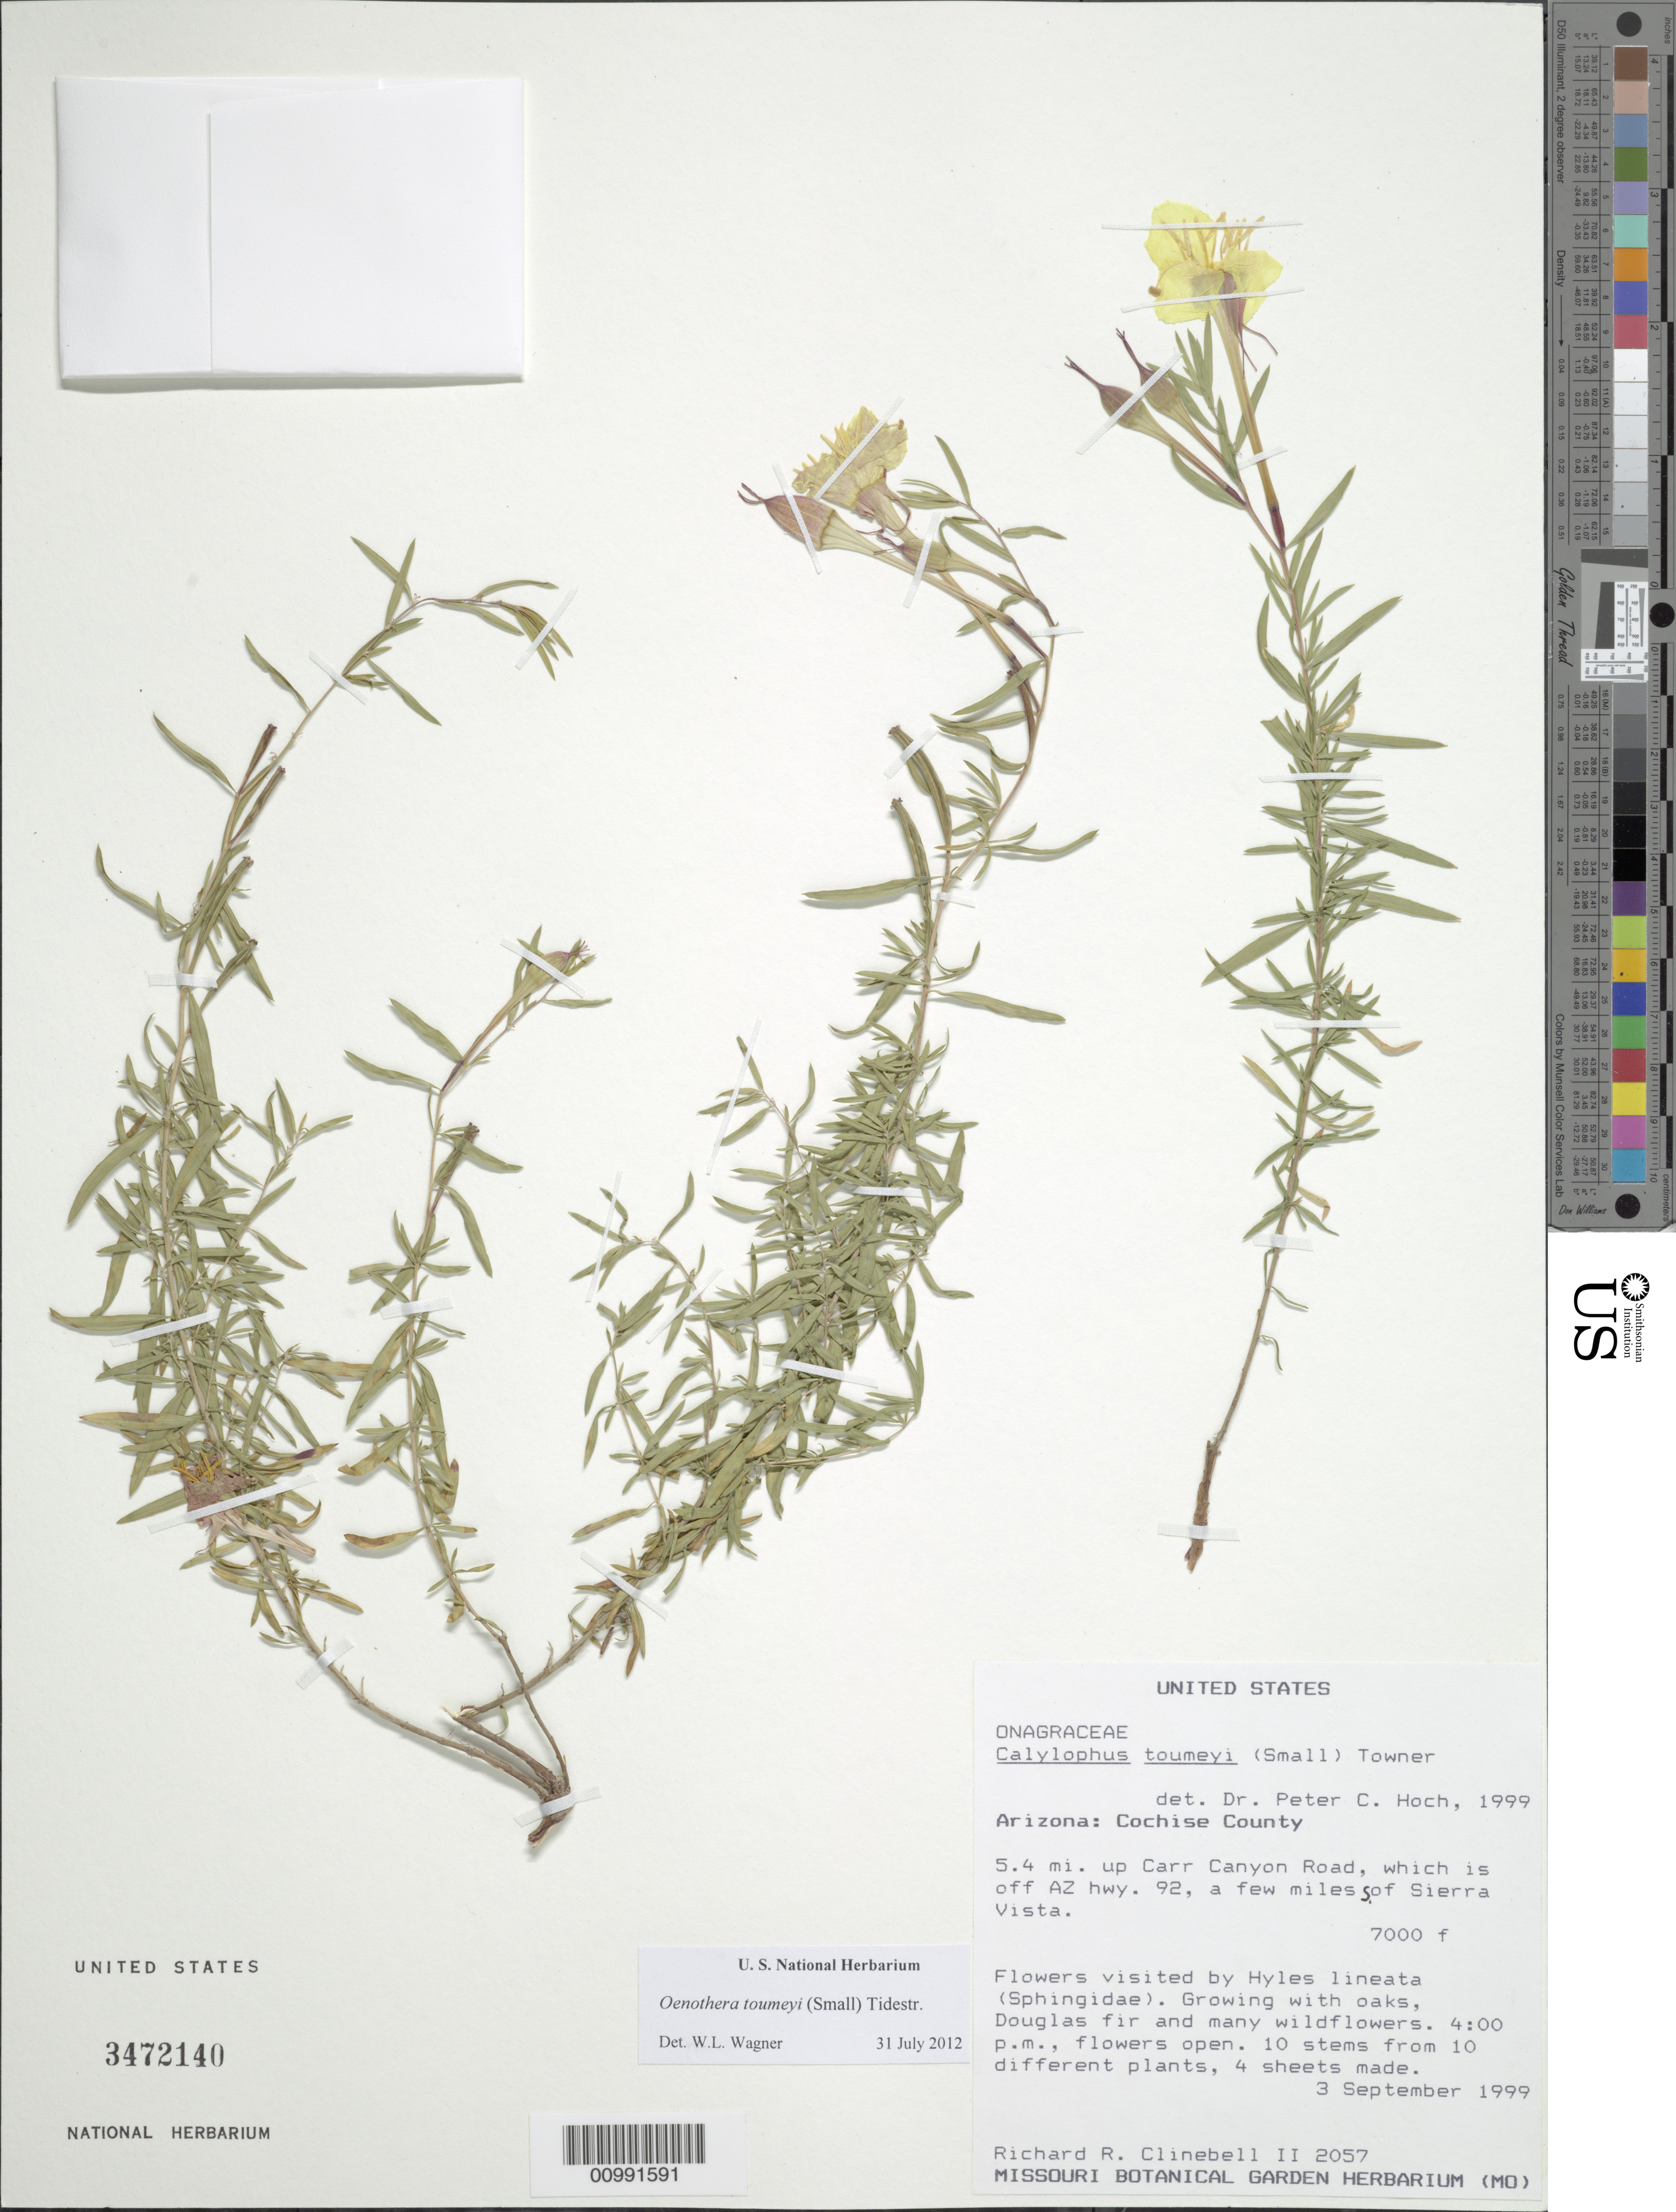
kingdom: Plantae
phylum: Tracheophyta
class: Magnoliopsida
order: Myrtales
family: Onagraceae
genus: Oenothera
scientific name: Oenothera toumeyi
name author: (Small) Tidestr.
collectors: R. Clinebell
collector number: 2057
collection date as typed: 03 Sep 1999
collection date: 1999-09-03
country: United States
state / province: Arizona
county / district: Cochise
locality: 5.4 miles up Carr Canyon Road, which is off Arizona highway 92, a few miles S of Sierra Vista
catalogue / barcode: US 3472140